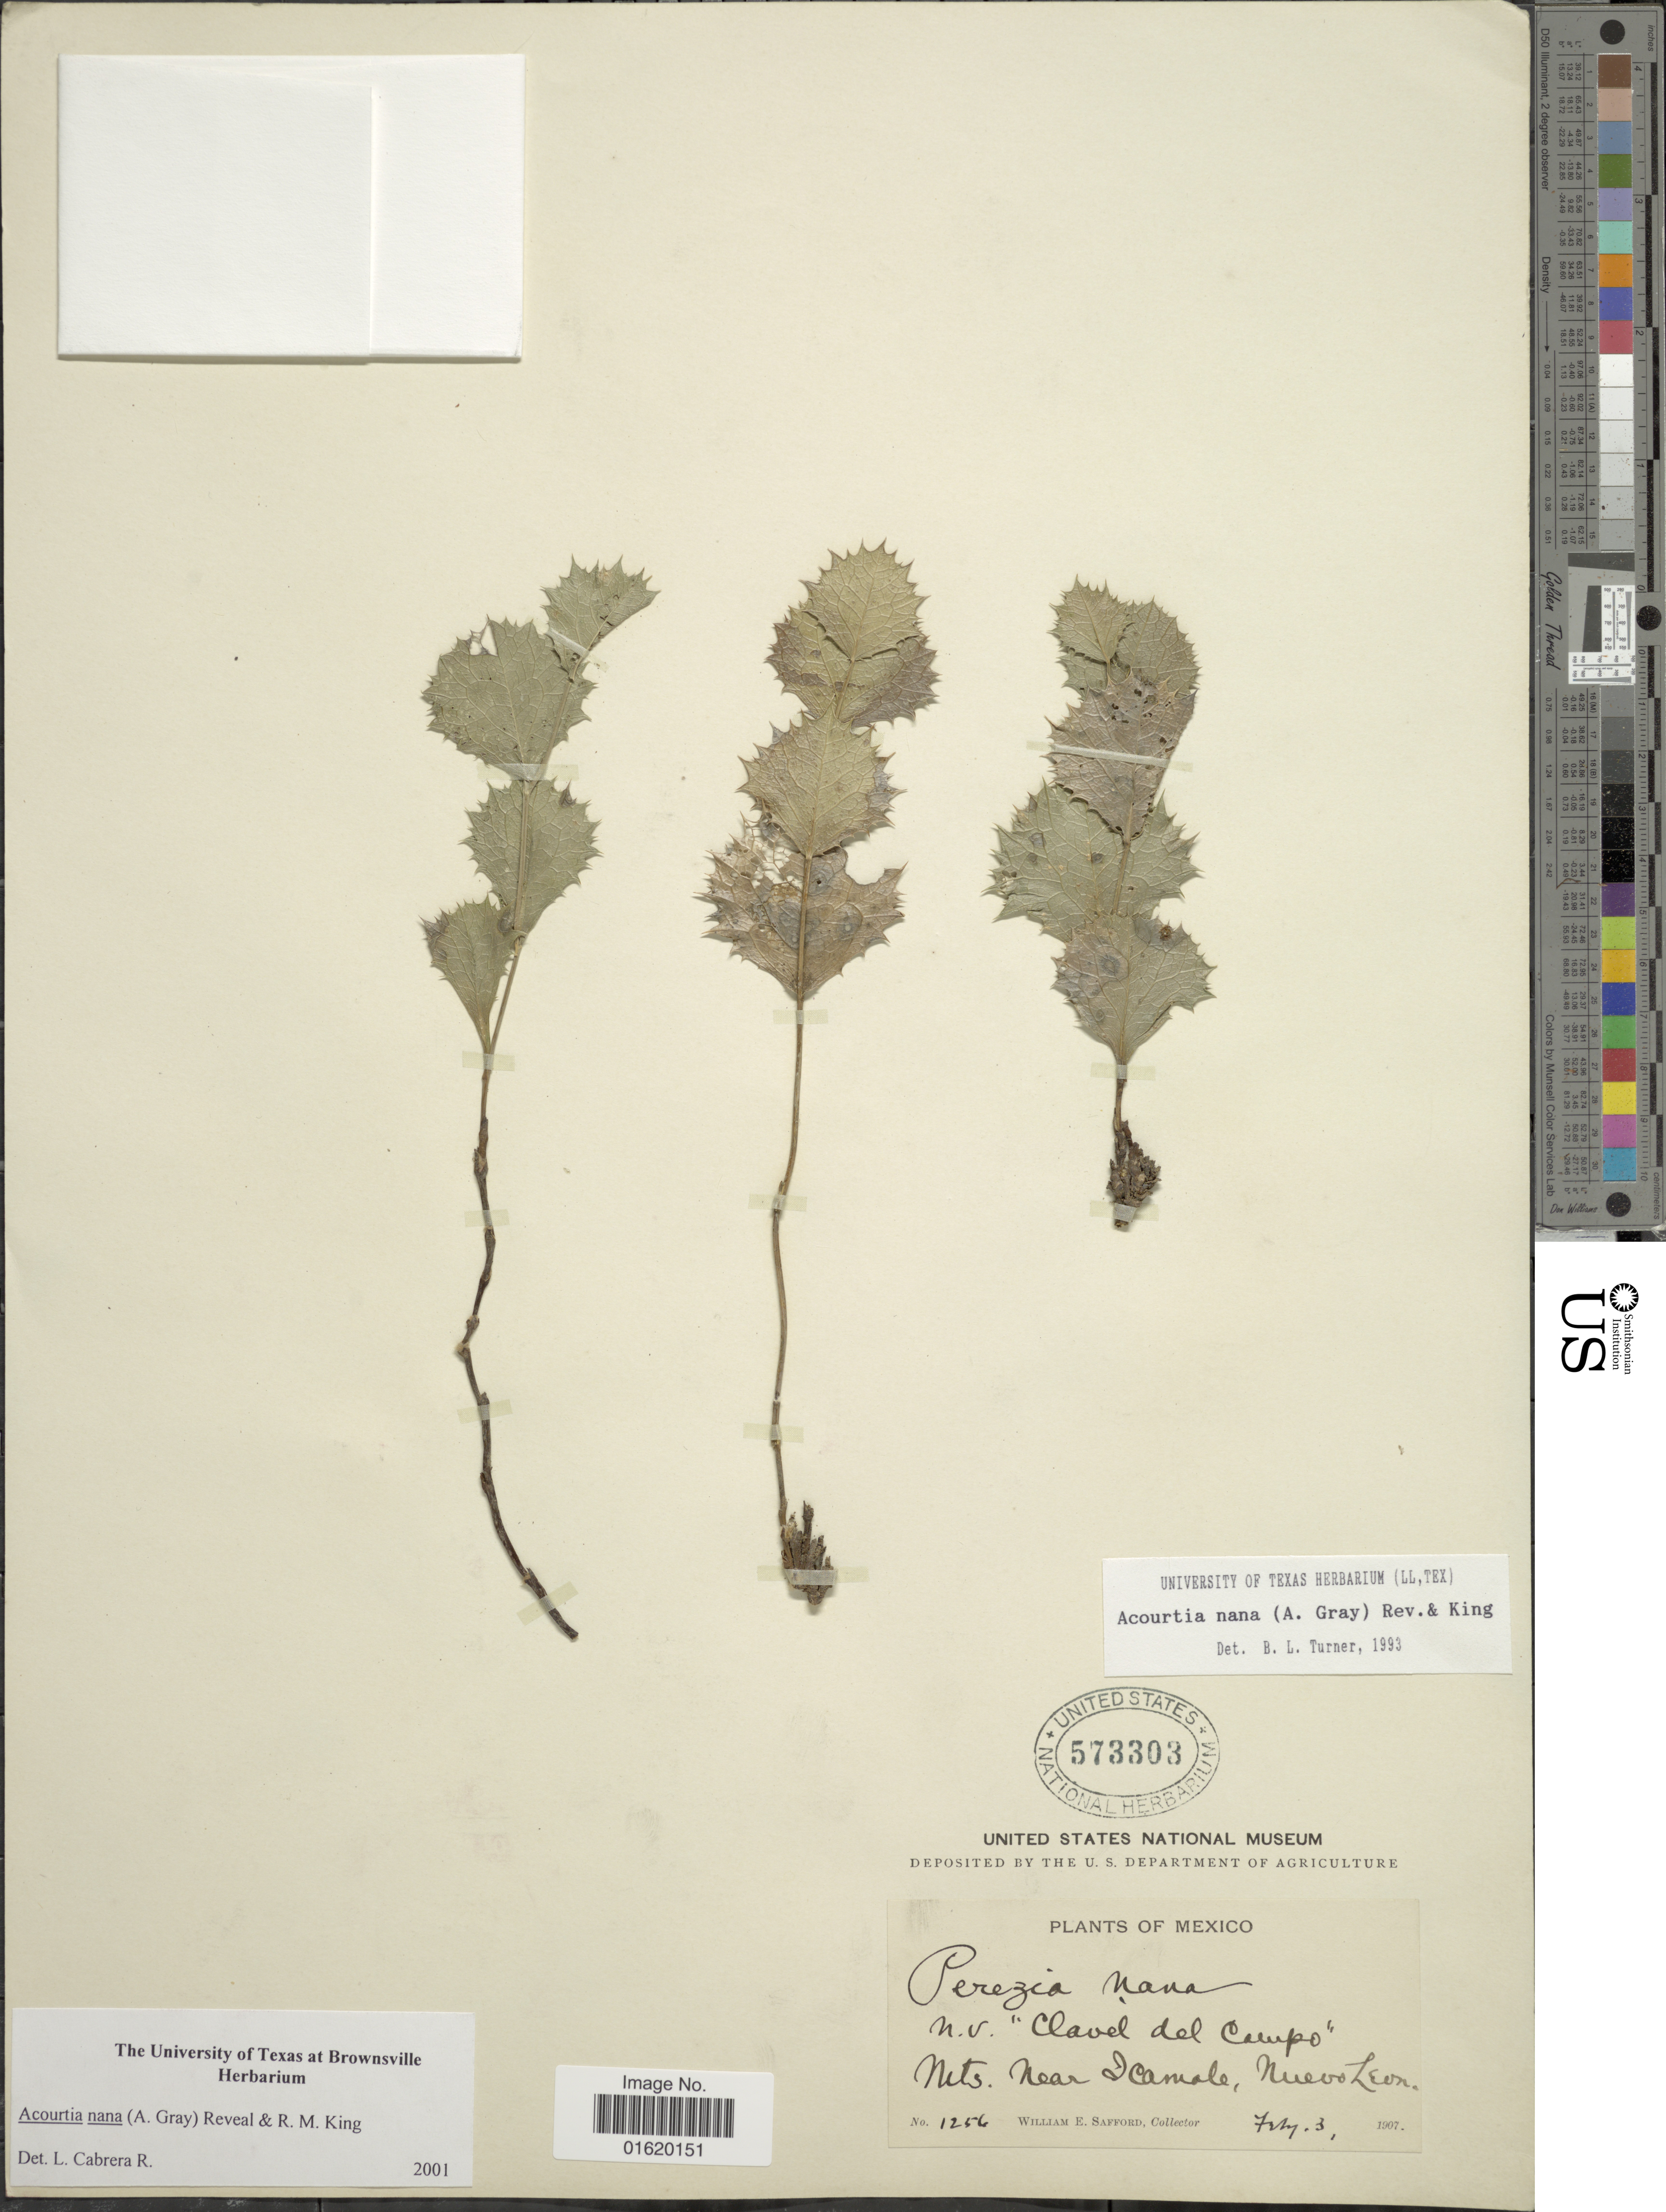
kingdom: Plantae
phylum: Tracheophyta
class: Magnoliopsida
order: Asterales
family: Asteraceae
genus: Acourtia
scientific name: Acourtia nana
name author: (A. Gray) Reveal & R.M. King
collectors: W. E. Safford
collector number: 1256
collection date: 1907-07-03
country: Mexico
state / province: Nuevo León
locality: Mts. near Icamole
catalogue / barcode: US 573303